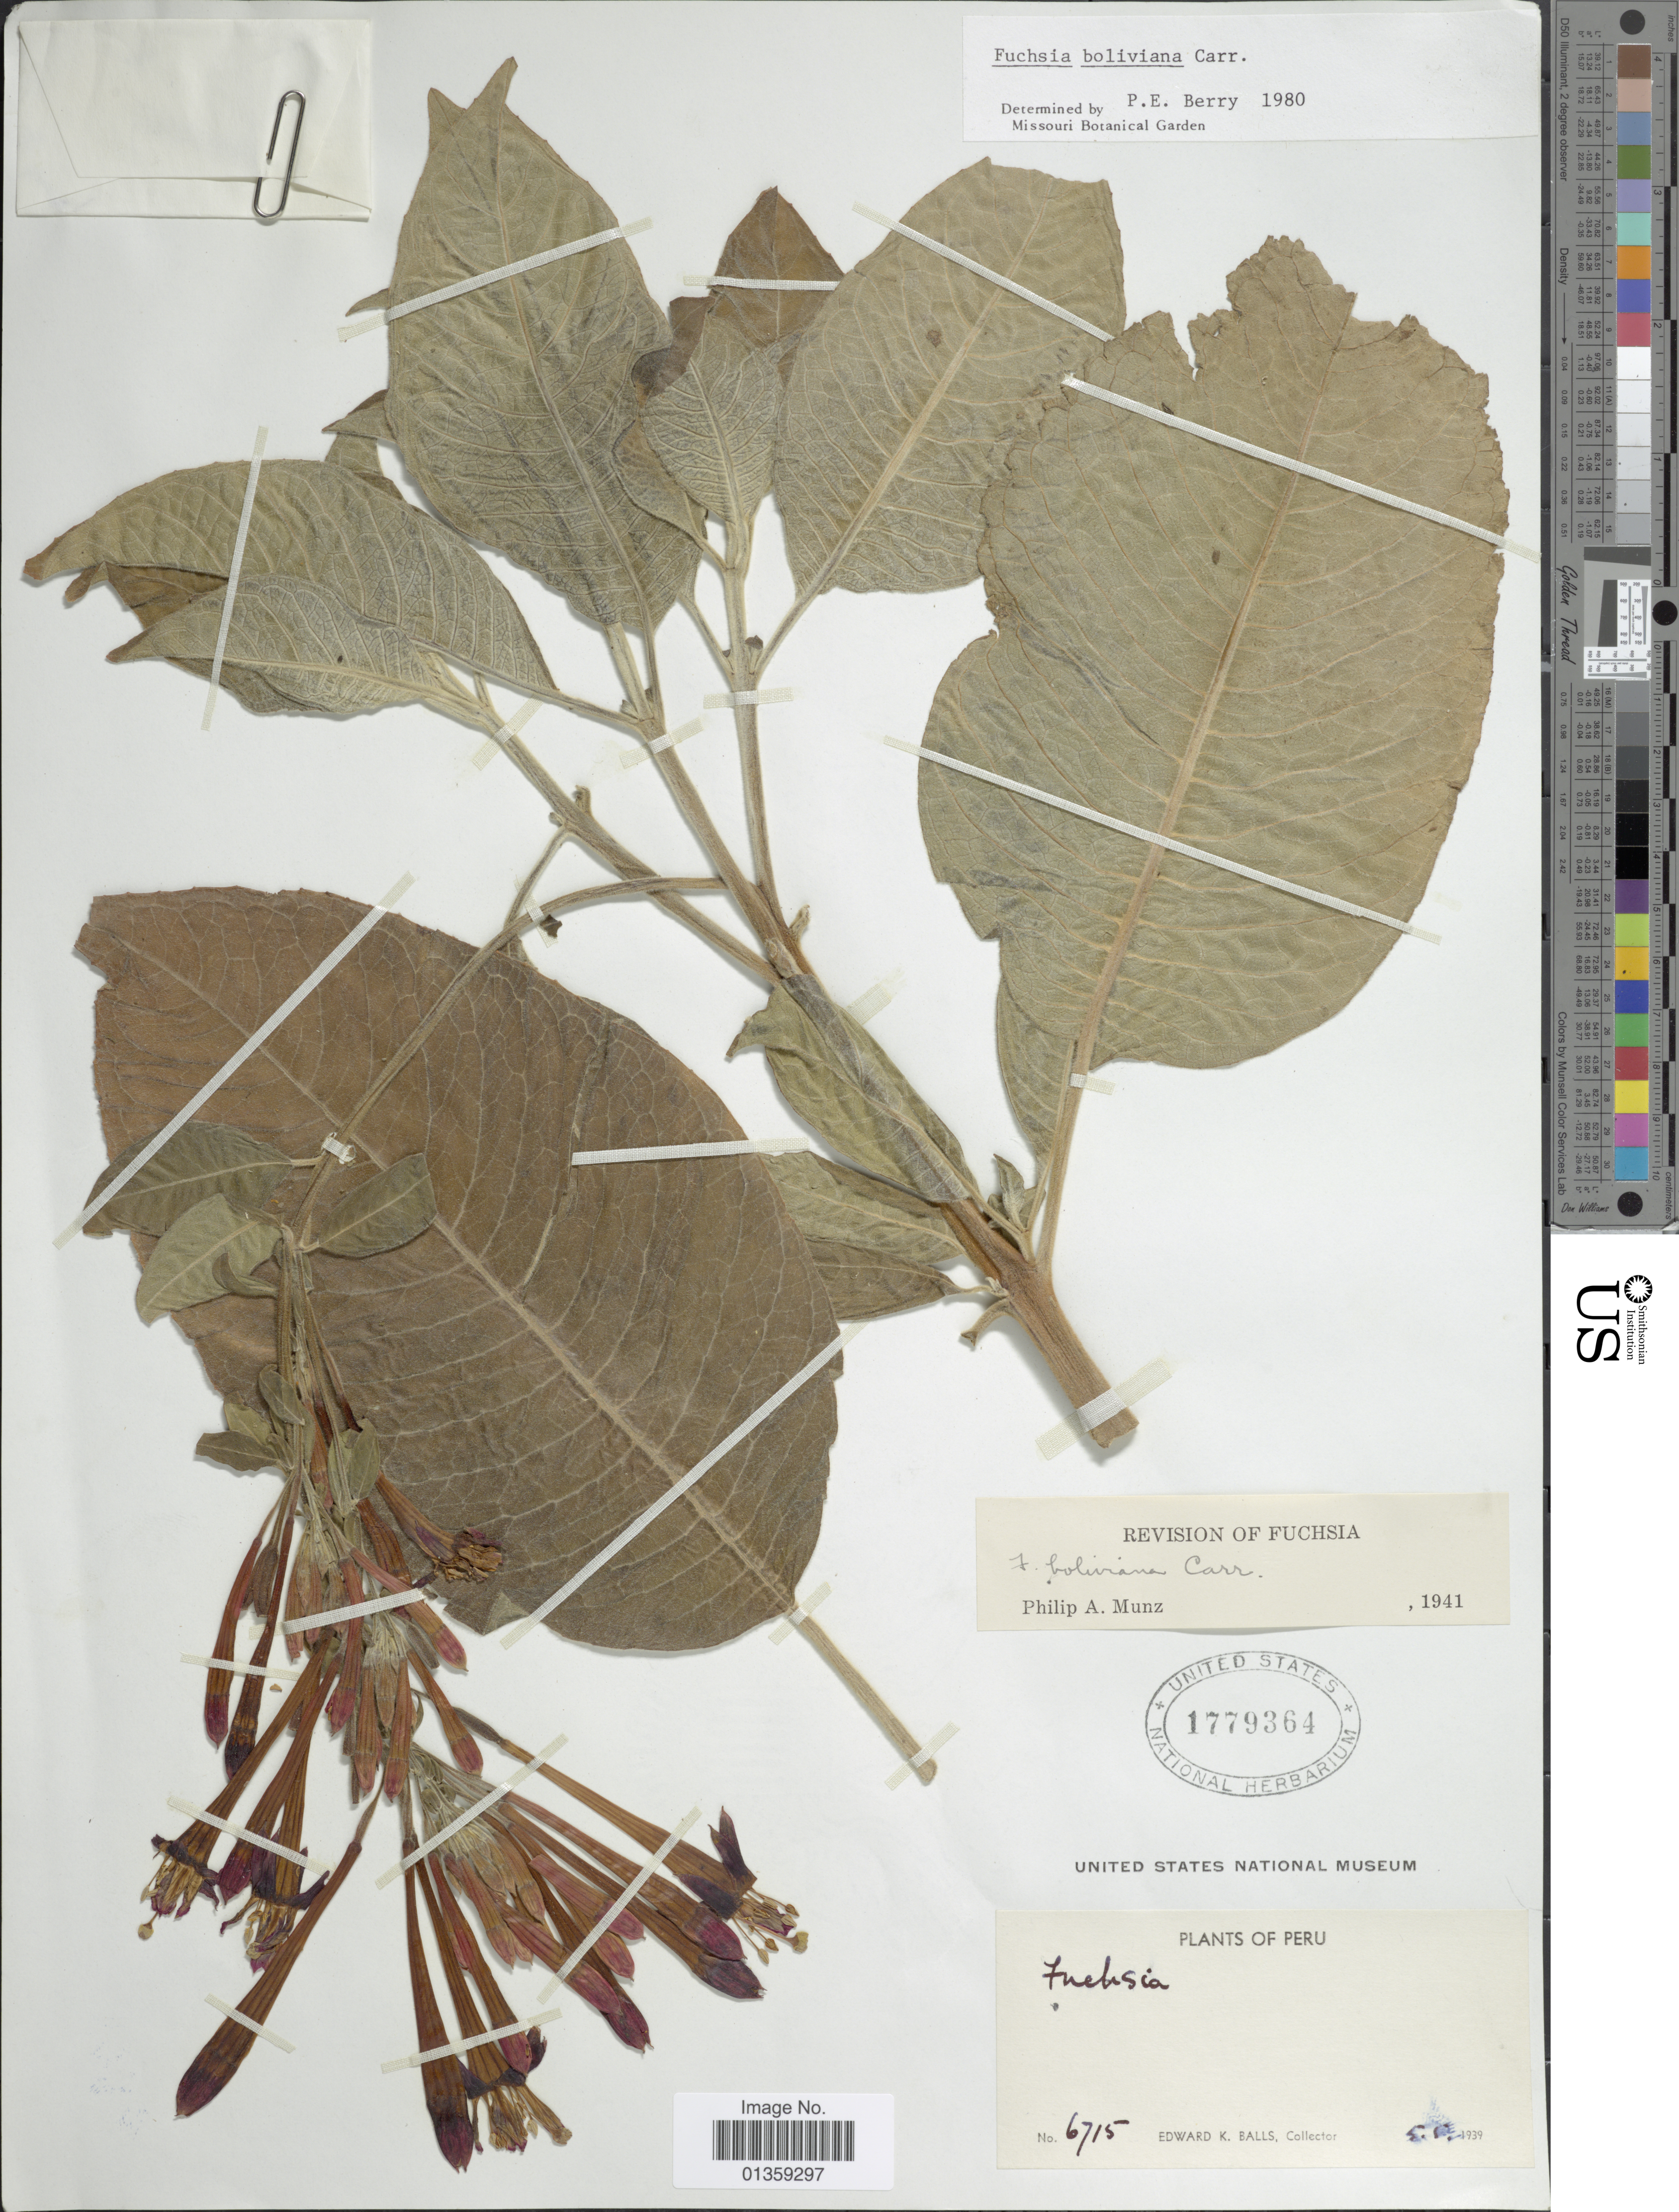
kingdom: Plantae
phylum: Tracheophyta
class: Magnoliopsida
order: Myrtales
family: Onagraceae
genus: Fuchsia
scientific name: Fuchsia boliviana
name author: Carrière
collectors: E. K. Balls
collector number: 6715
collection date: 1939-05-05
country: Peru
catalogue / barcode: US 1779364